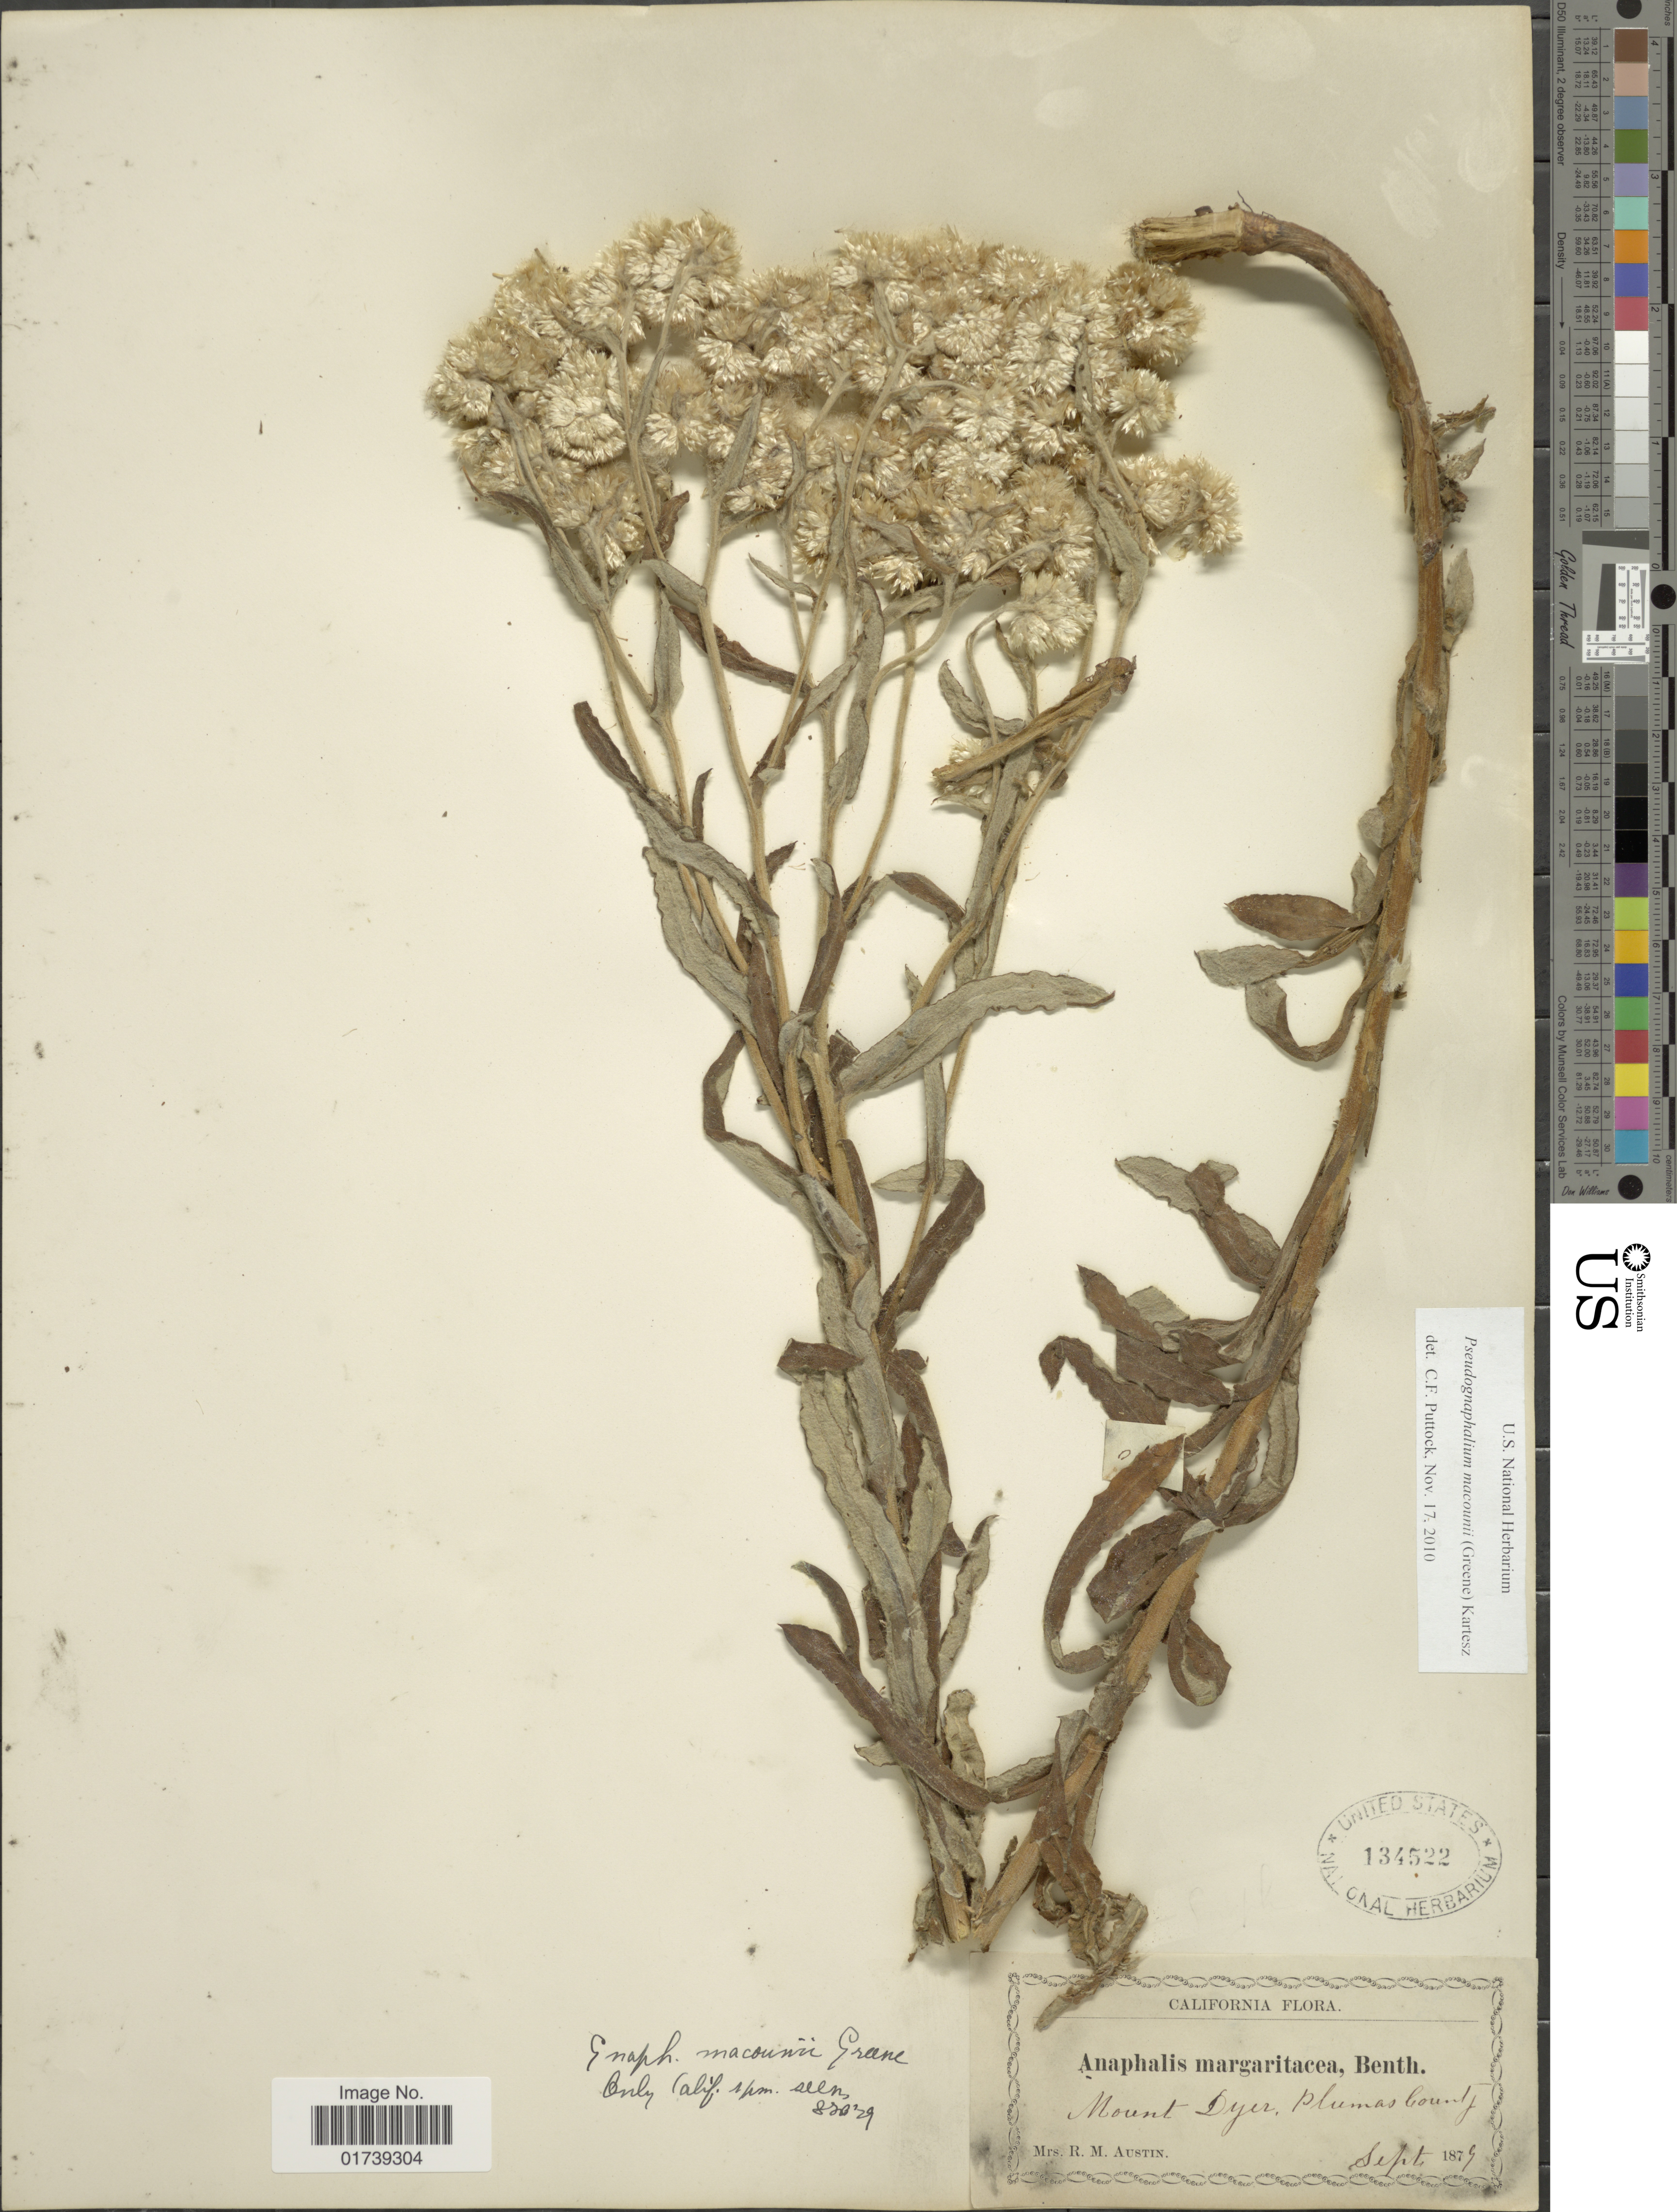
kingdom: Plantae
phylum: Tracheophyta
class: Magnoliopsida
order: Asterales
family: Asteraceae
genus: Pseudognaphalium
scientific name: Pseudognaphalium macounii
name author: (Greene) Kartesz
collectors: R. Austin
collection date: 1879-09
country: United States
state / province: California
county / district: Plumas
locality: Mount Dyer, Plumas County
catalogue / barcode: US 134522